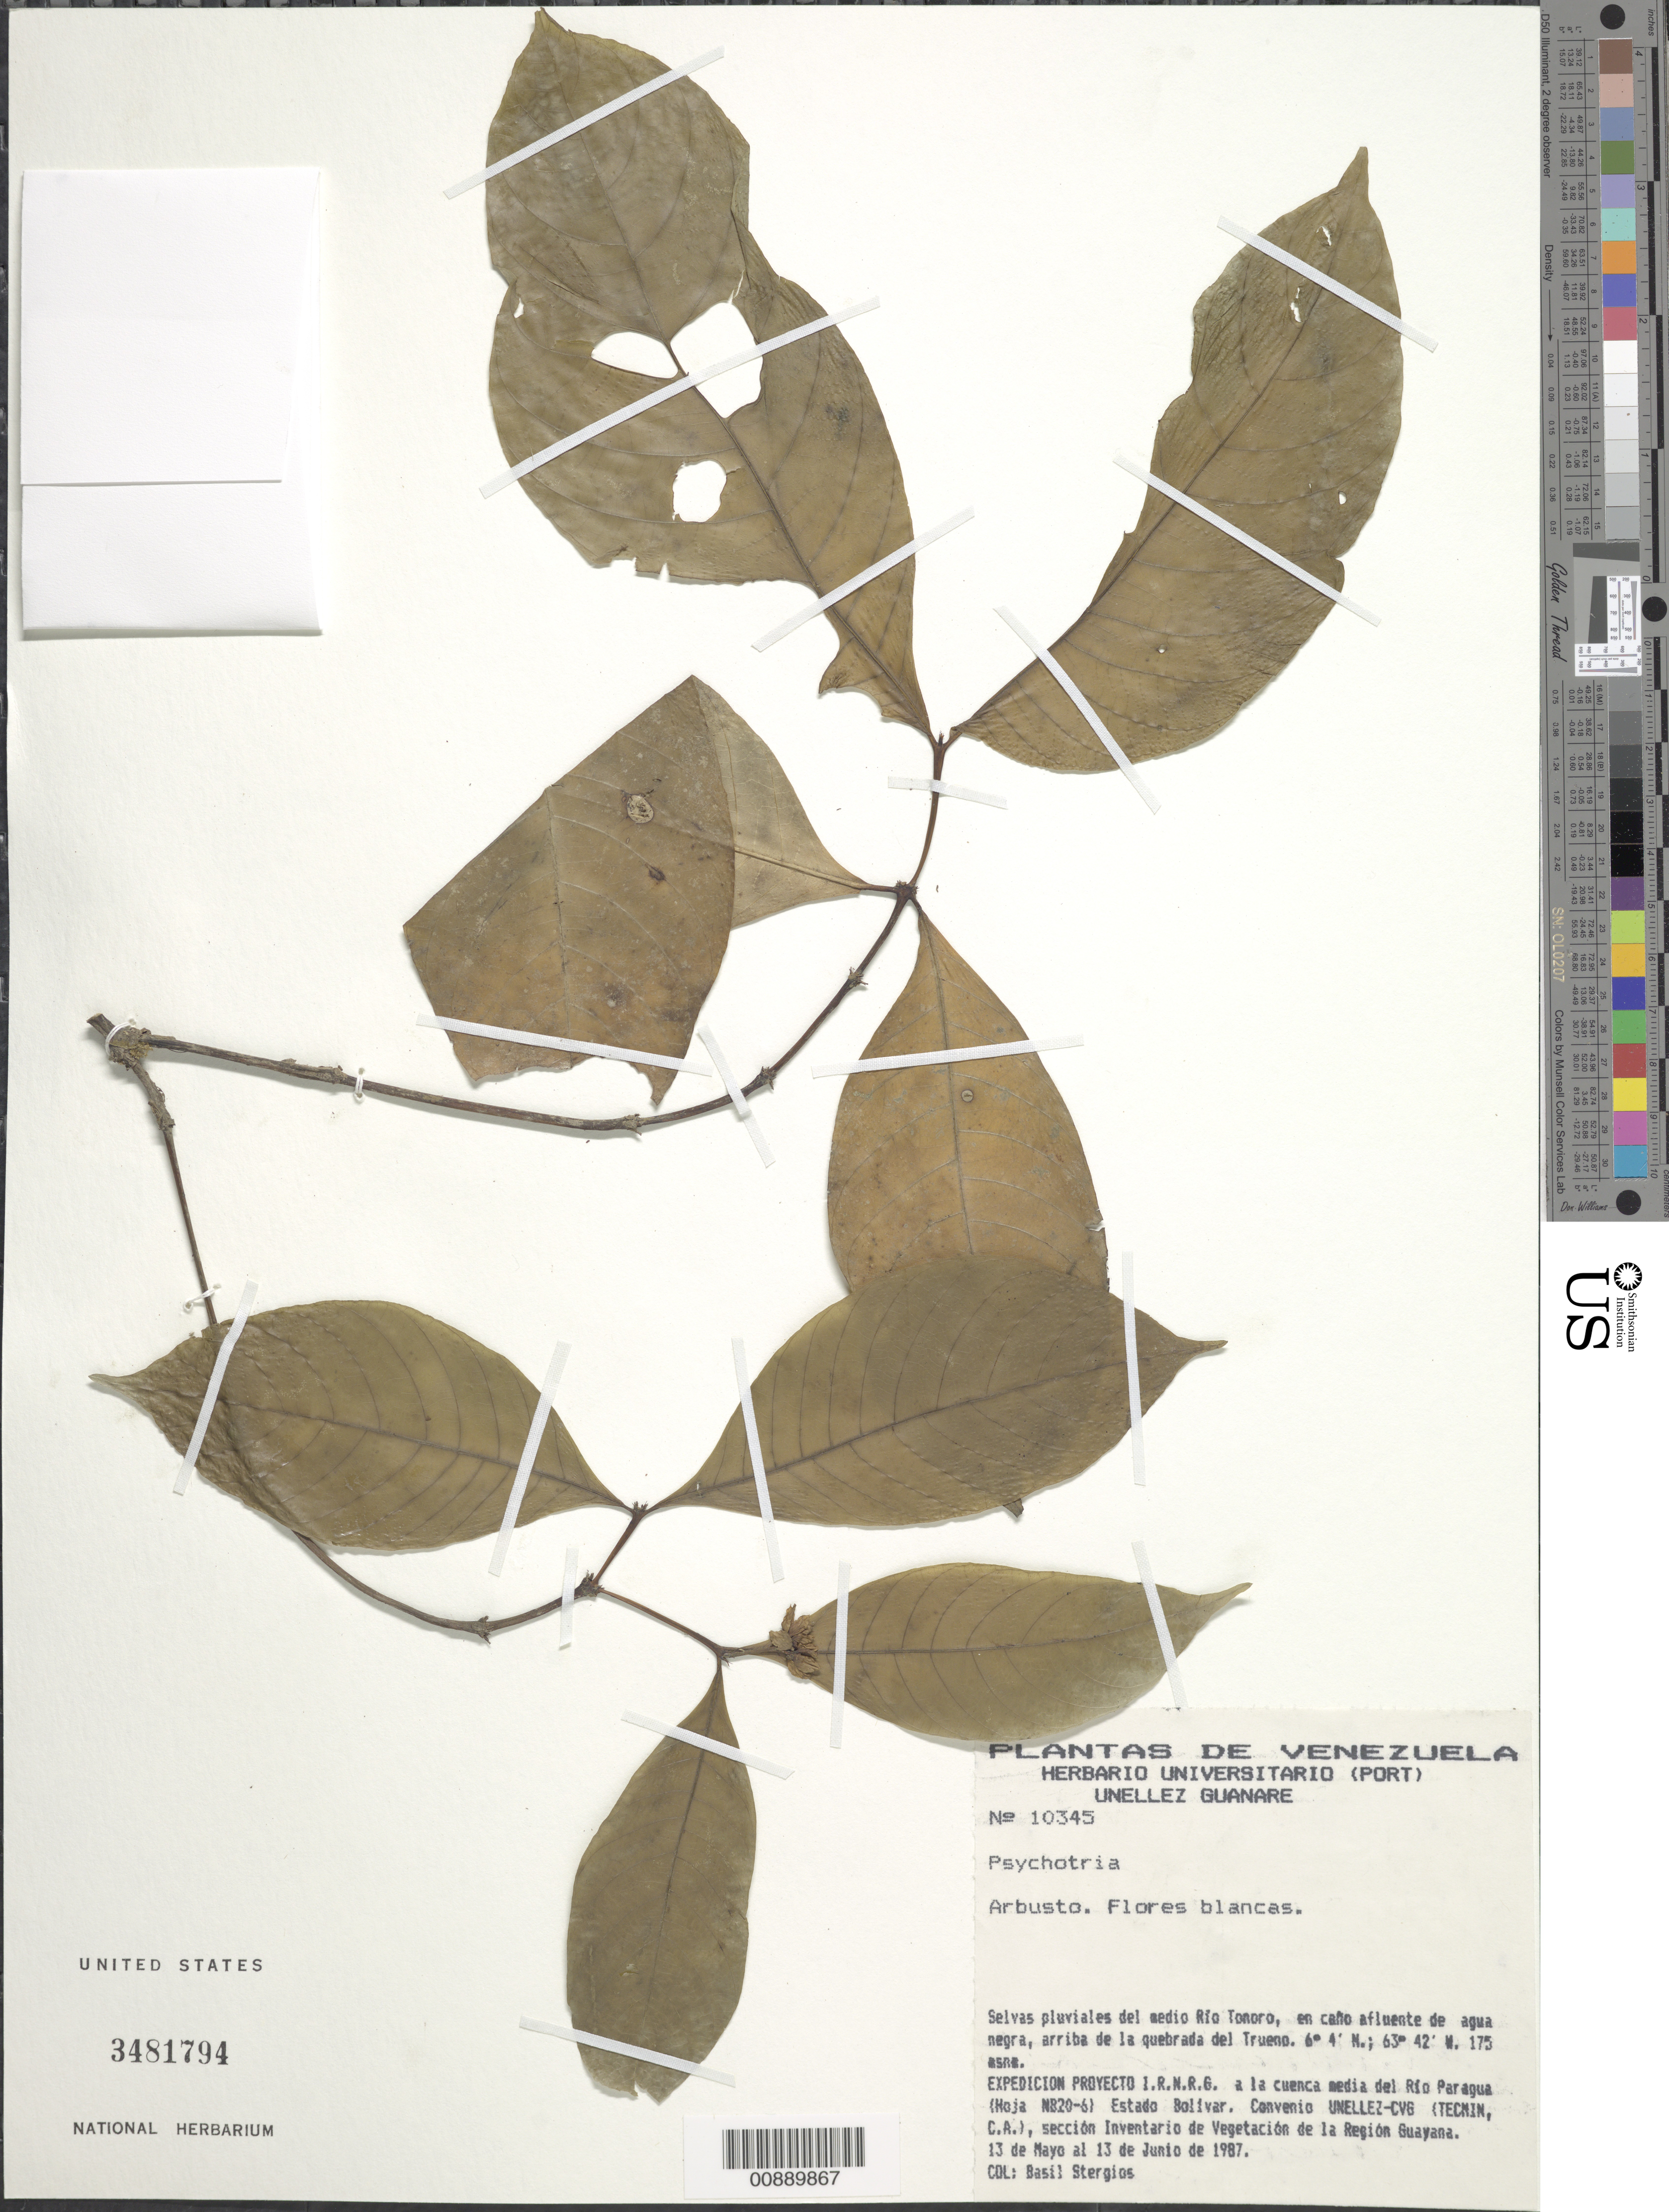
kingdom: Plantae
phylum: Tracheophyta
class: Magnoliopsida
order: Gentianales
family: Rubiaceae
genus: Psychotria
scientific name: Psychotria sp.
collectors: B. G. Stergios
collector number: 10345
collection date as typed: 13-May-87 to 13-Jun-87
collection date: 1987-05-13/1987-06-13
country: Venezuela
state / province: Bolívar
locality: Río Paragua, Río Tonoro, arriba de la quebrada del Trueno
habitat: Selvas pluviales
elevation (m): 175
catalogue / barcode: US 3481794